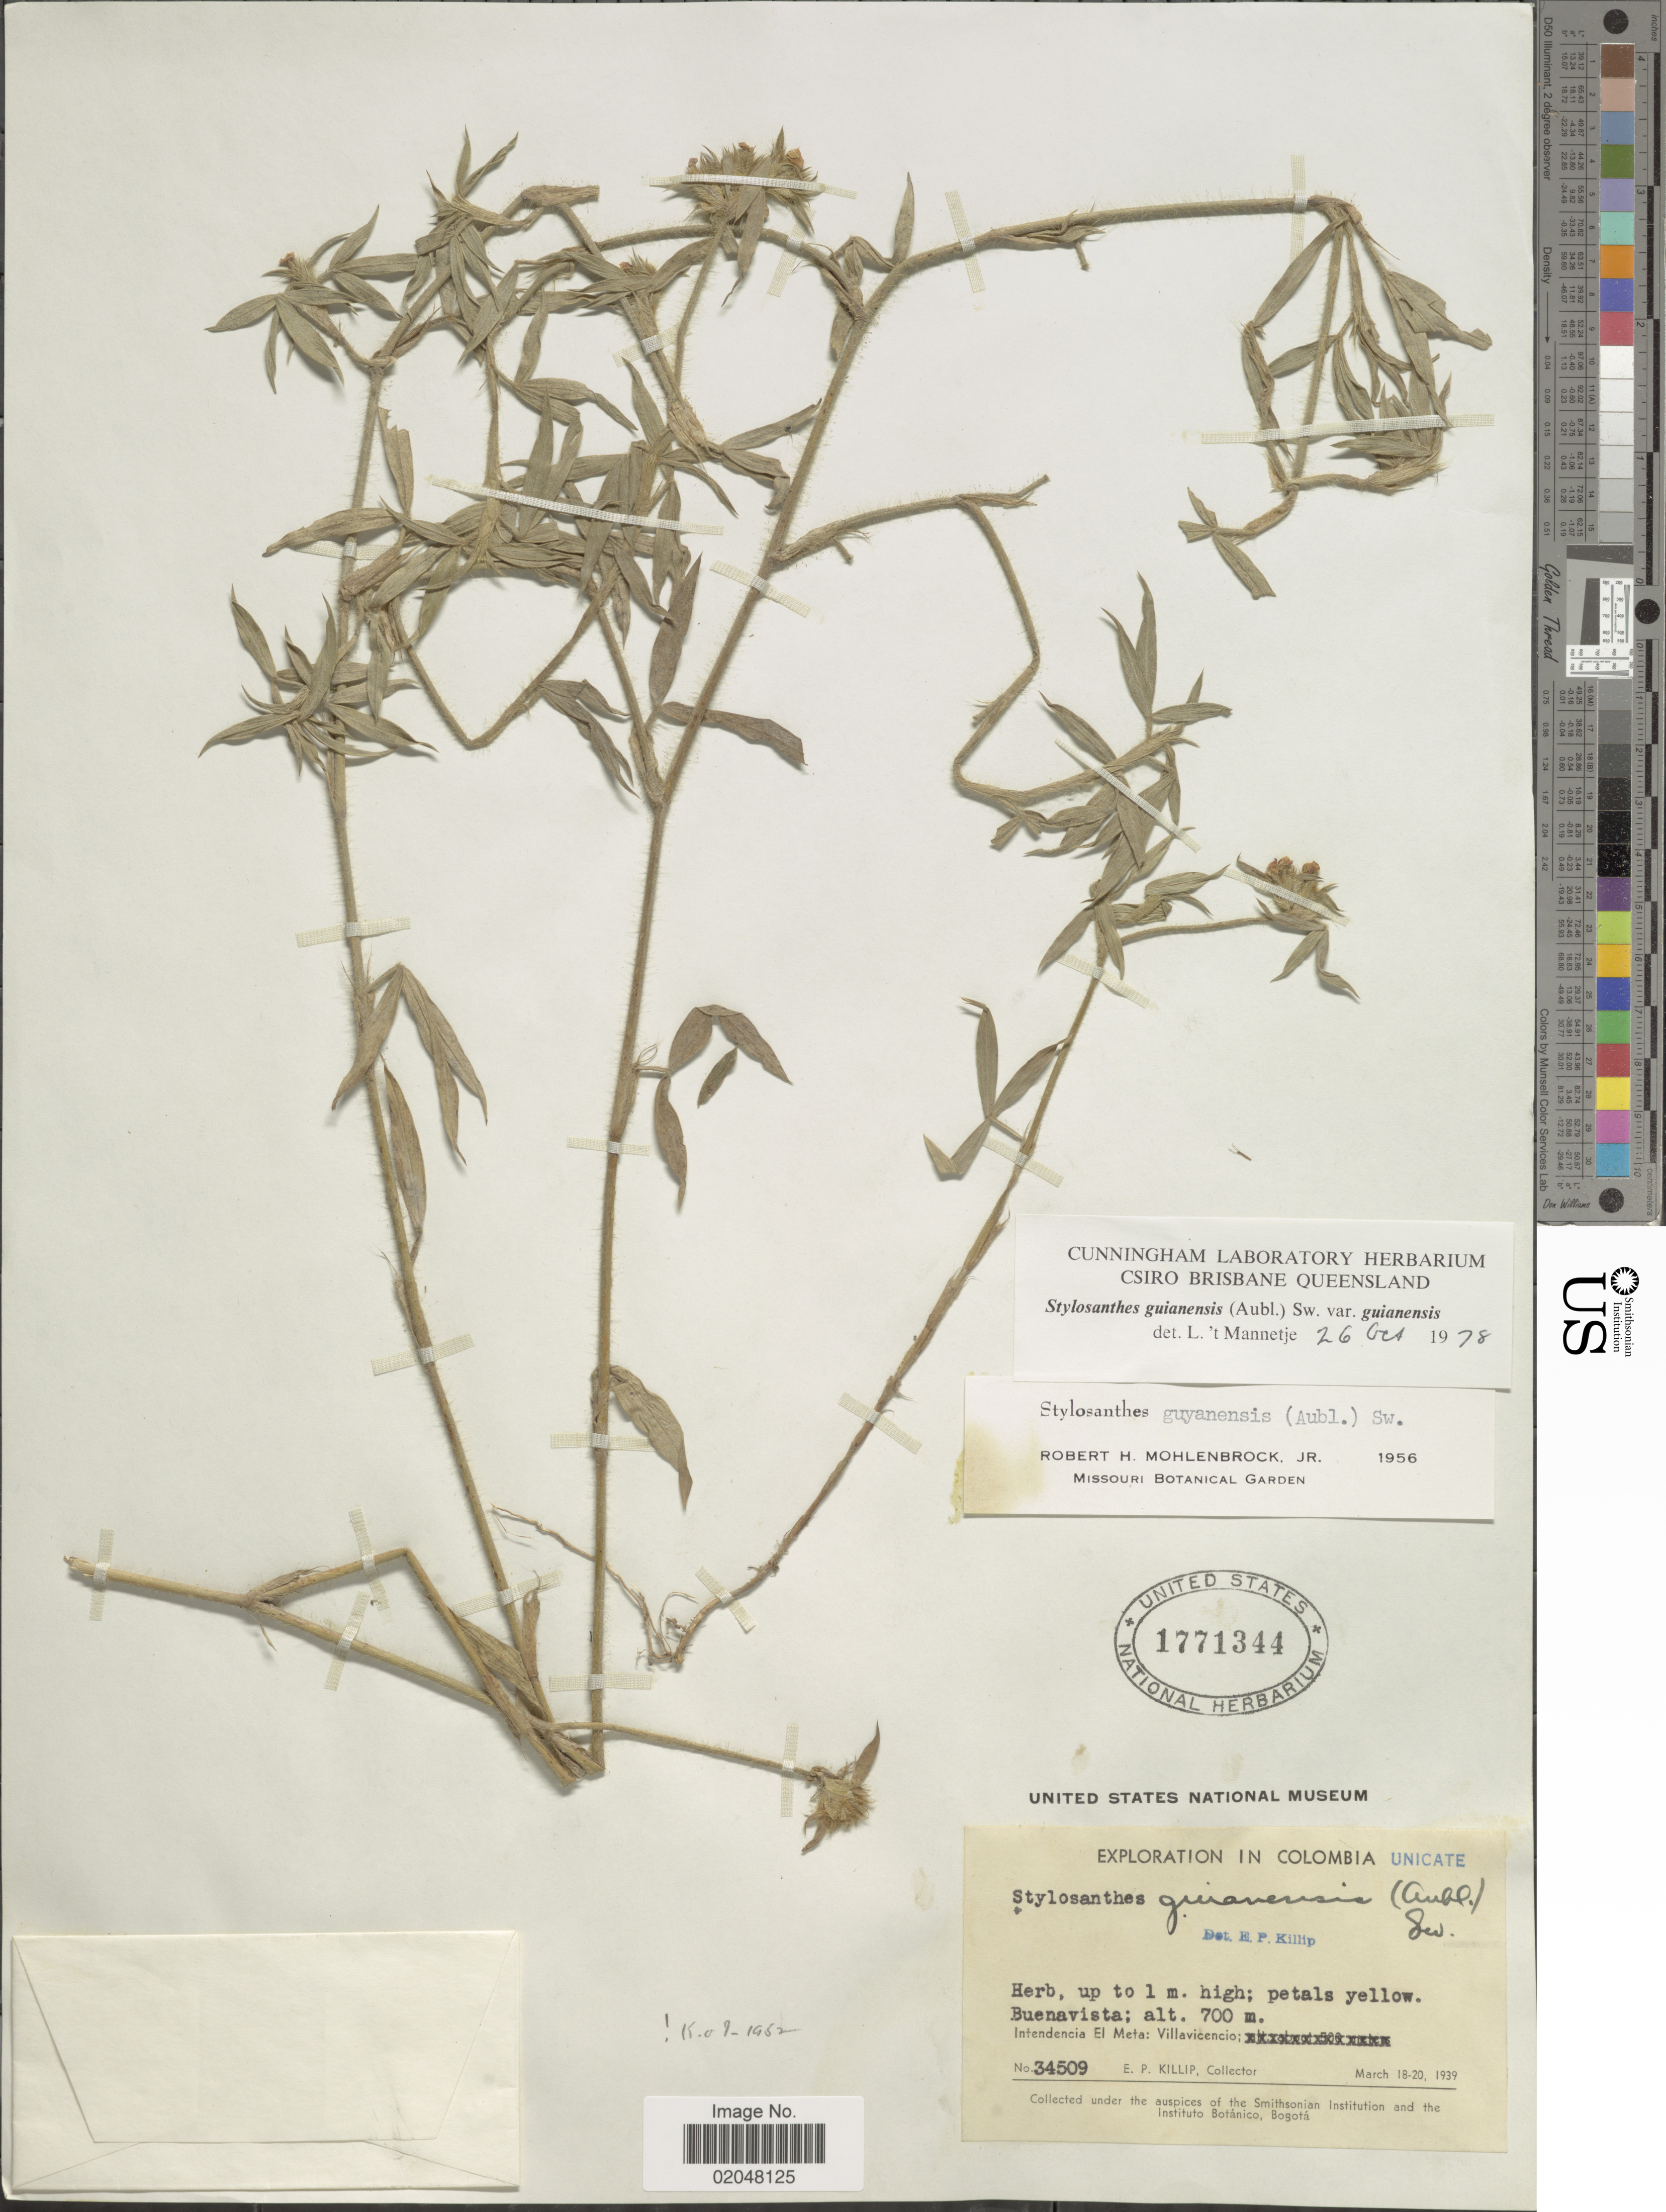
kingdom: Plantae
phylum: Tracheophyta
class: Magnoliopsida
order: Fabales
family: Fabaceae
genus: Stylosanthes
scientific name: Stylosanthes guianensis var. guianensis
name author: (Aubl.) Sw.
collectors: E. P. Killip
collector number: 34509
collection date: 1939-03-18/1939-03-20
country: Colombia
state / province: Meta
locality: Villavicencio, Buenavista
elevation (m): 700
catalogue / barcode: US 1771344